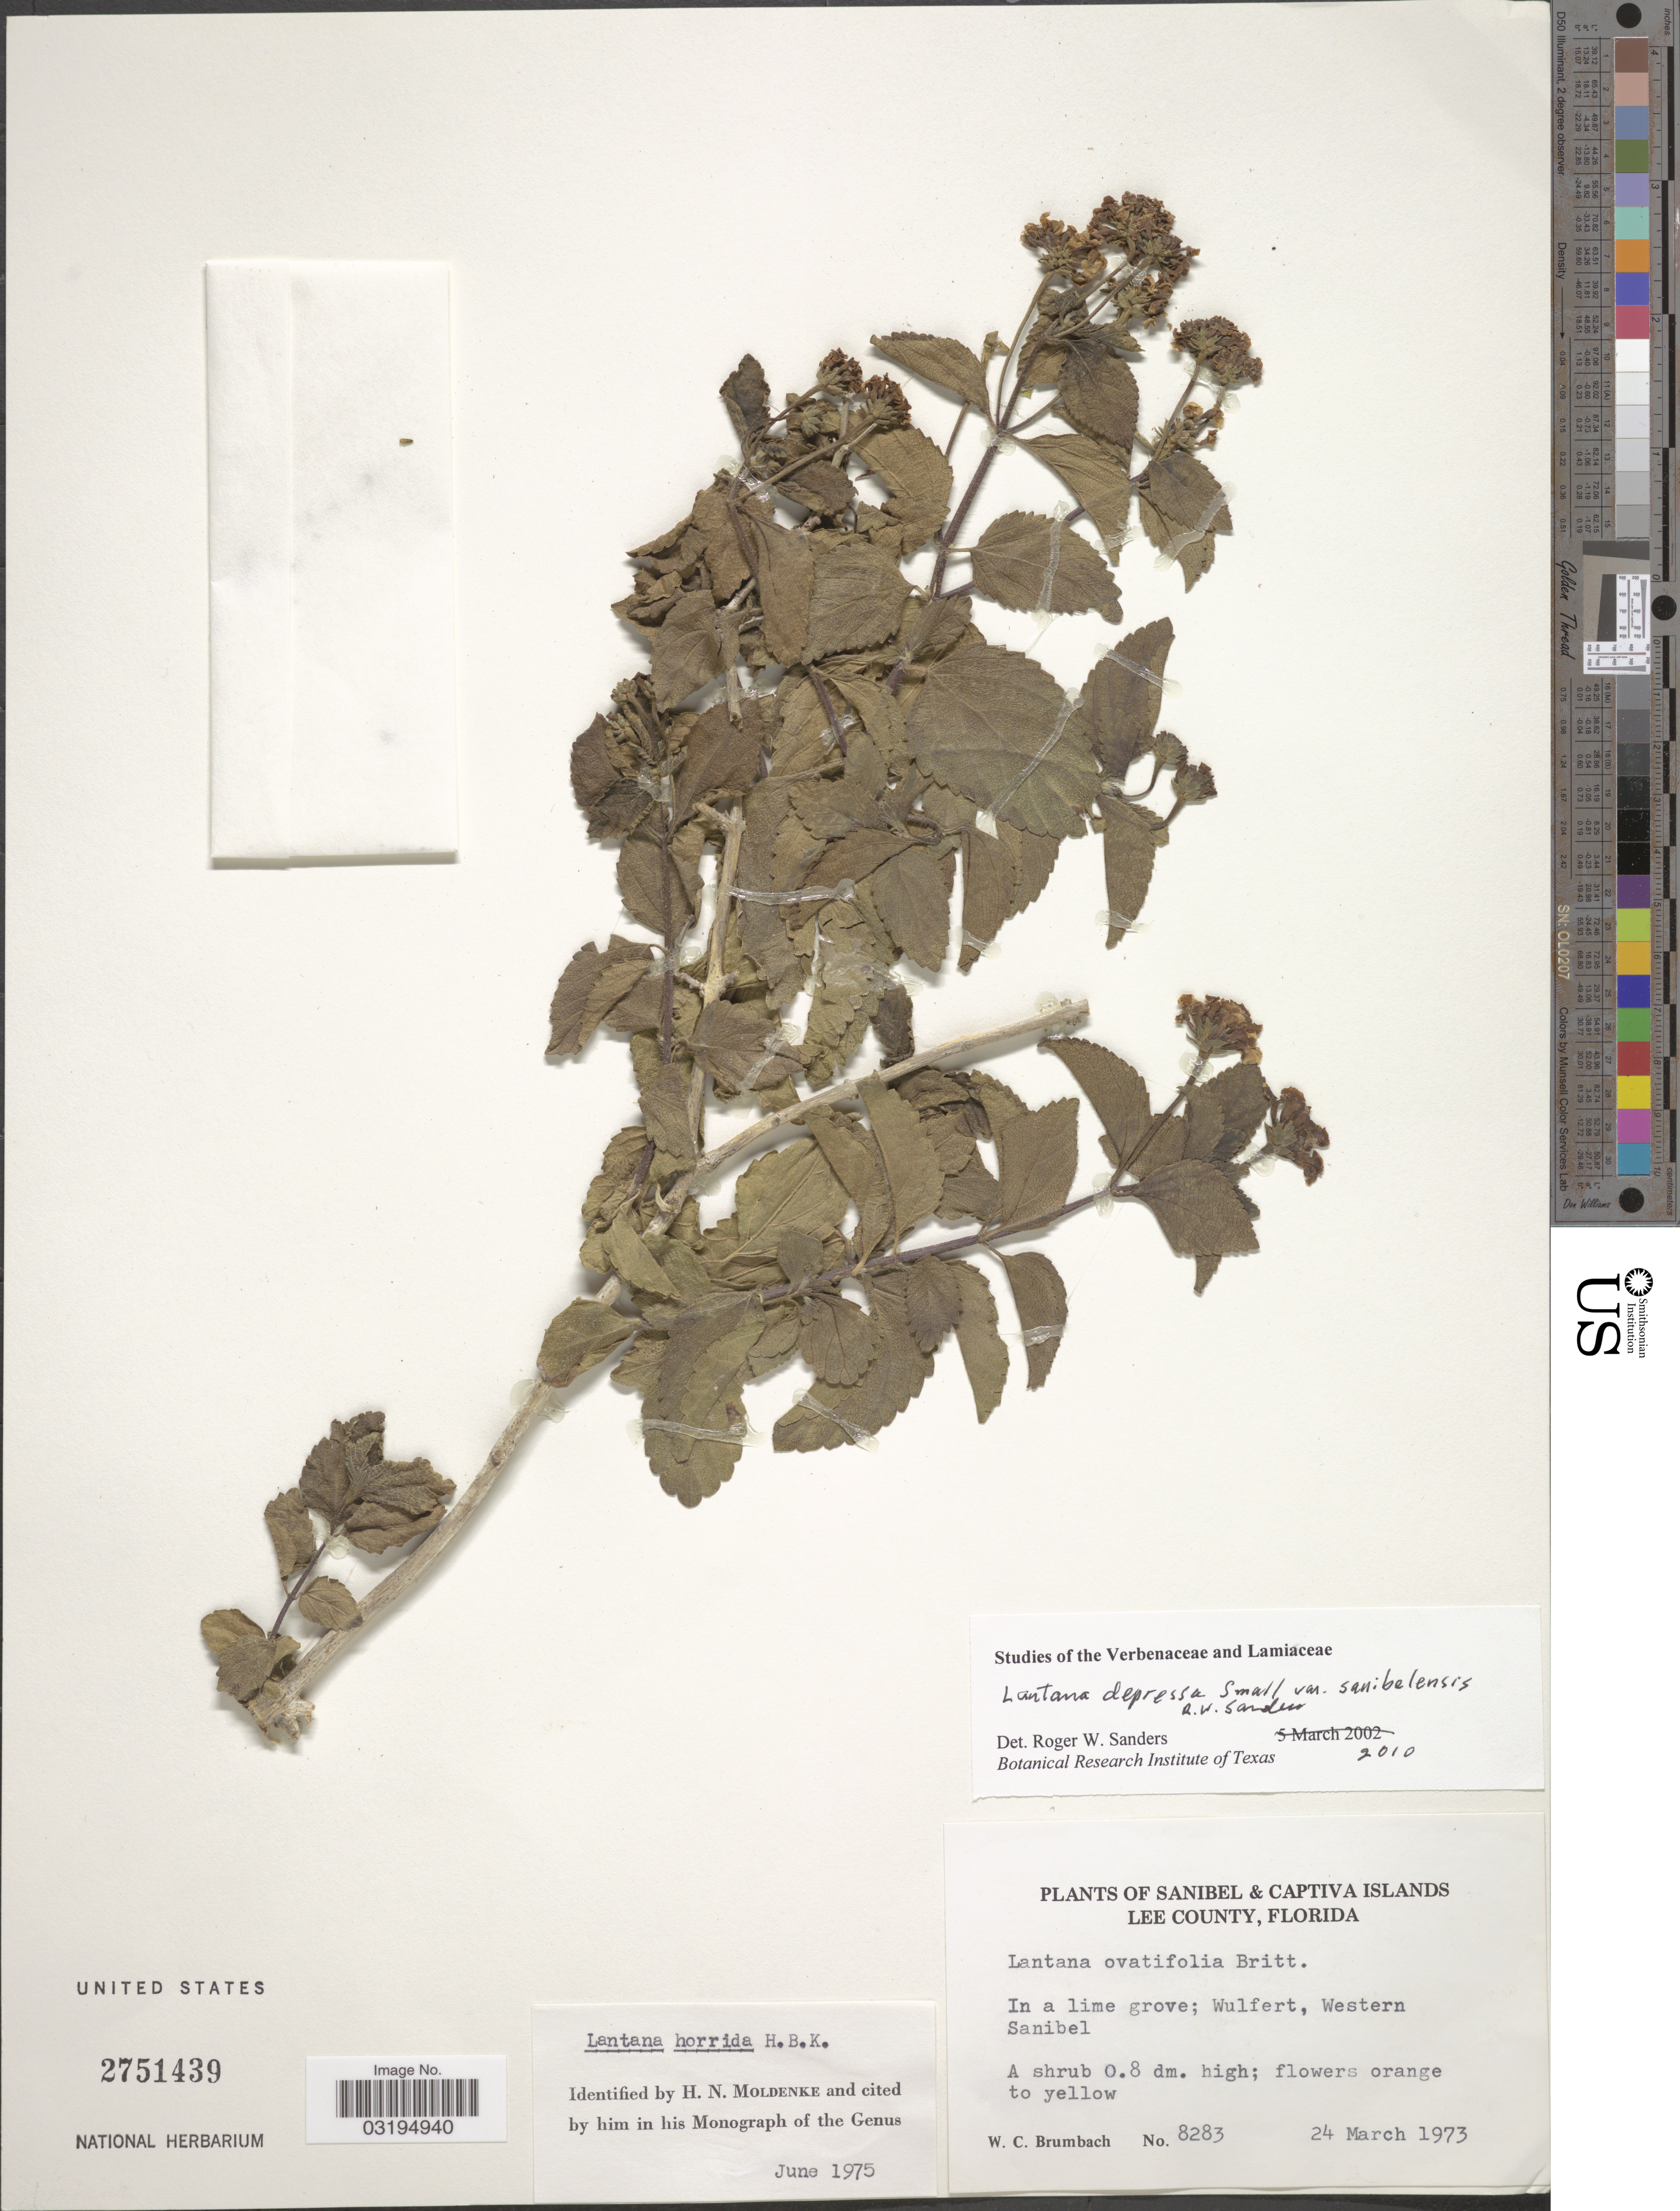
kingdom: Plantae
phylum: Tracheophyta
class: Magnoliopsida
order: Lamiales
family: Verbenaceae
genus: Lantana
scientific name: Lantana depressa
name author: Small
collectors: W. C. Brumbach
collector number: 8283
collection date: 1973-03-24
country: United States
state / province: Florida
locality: Sanibel & Captiva Islands, Lee County, Wulfert, Western Sanibel.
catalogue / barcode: US 2751439